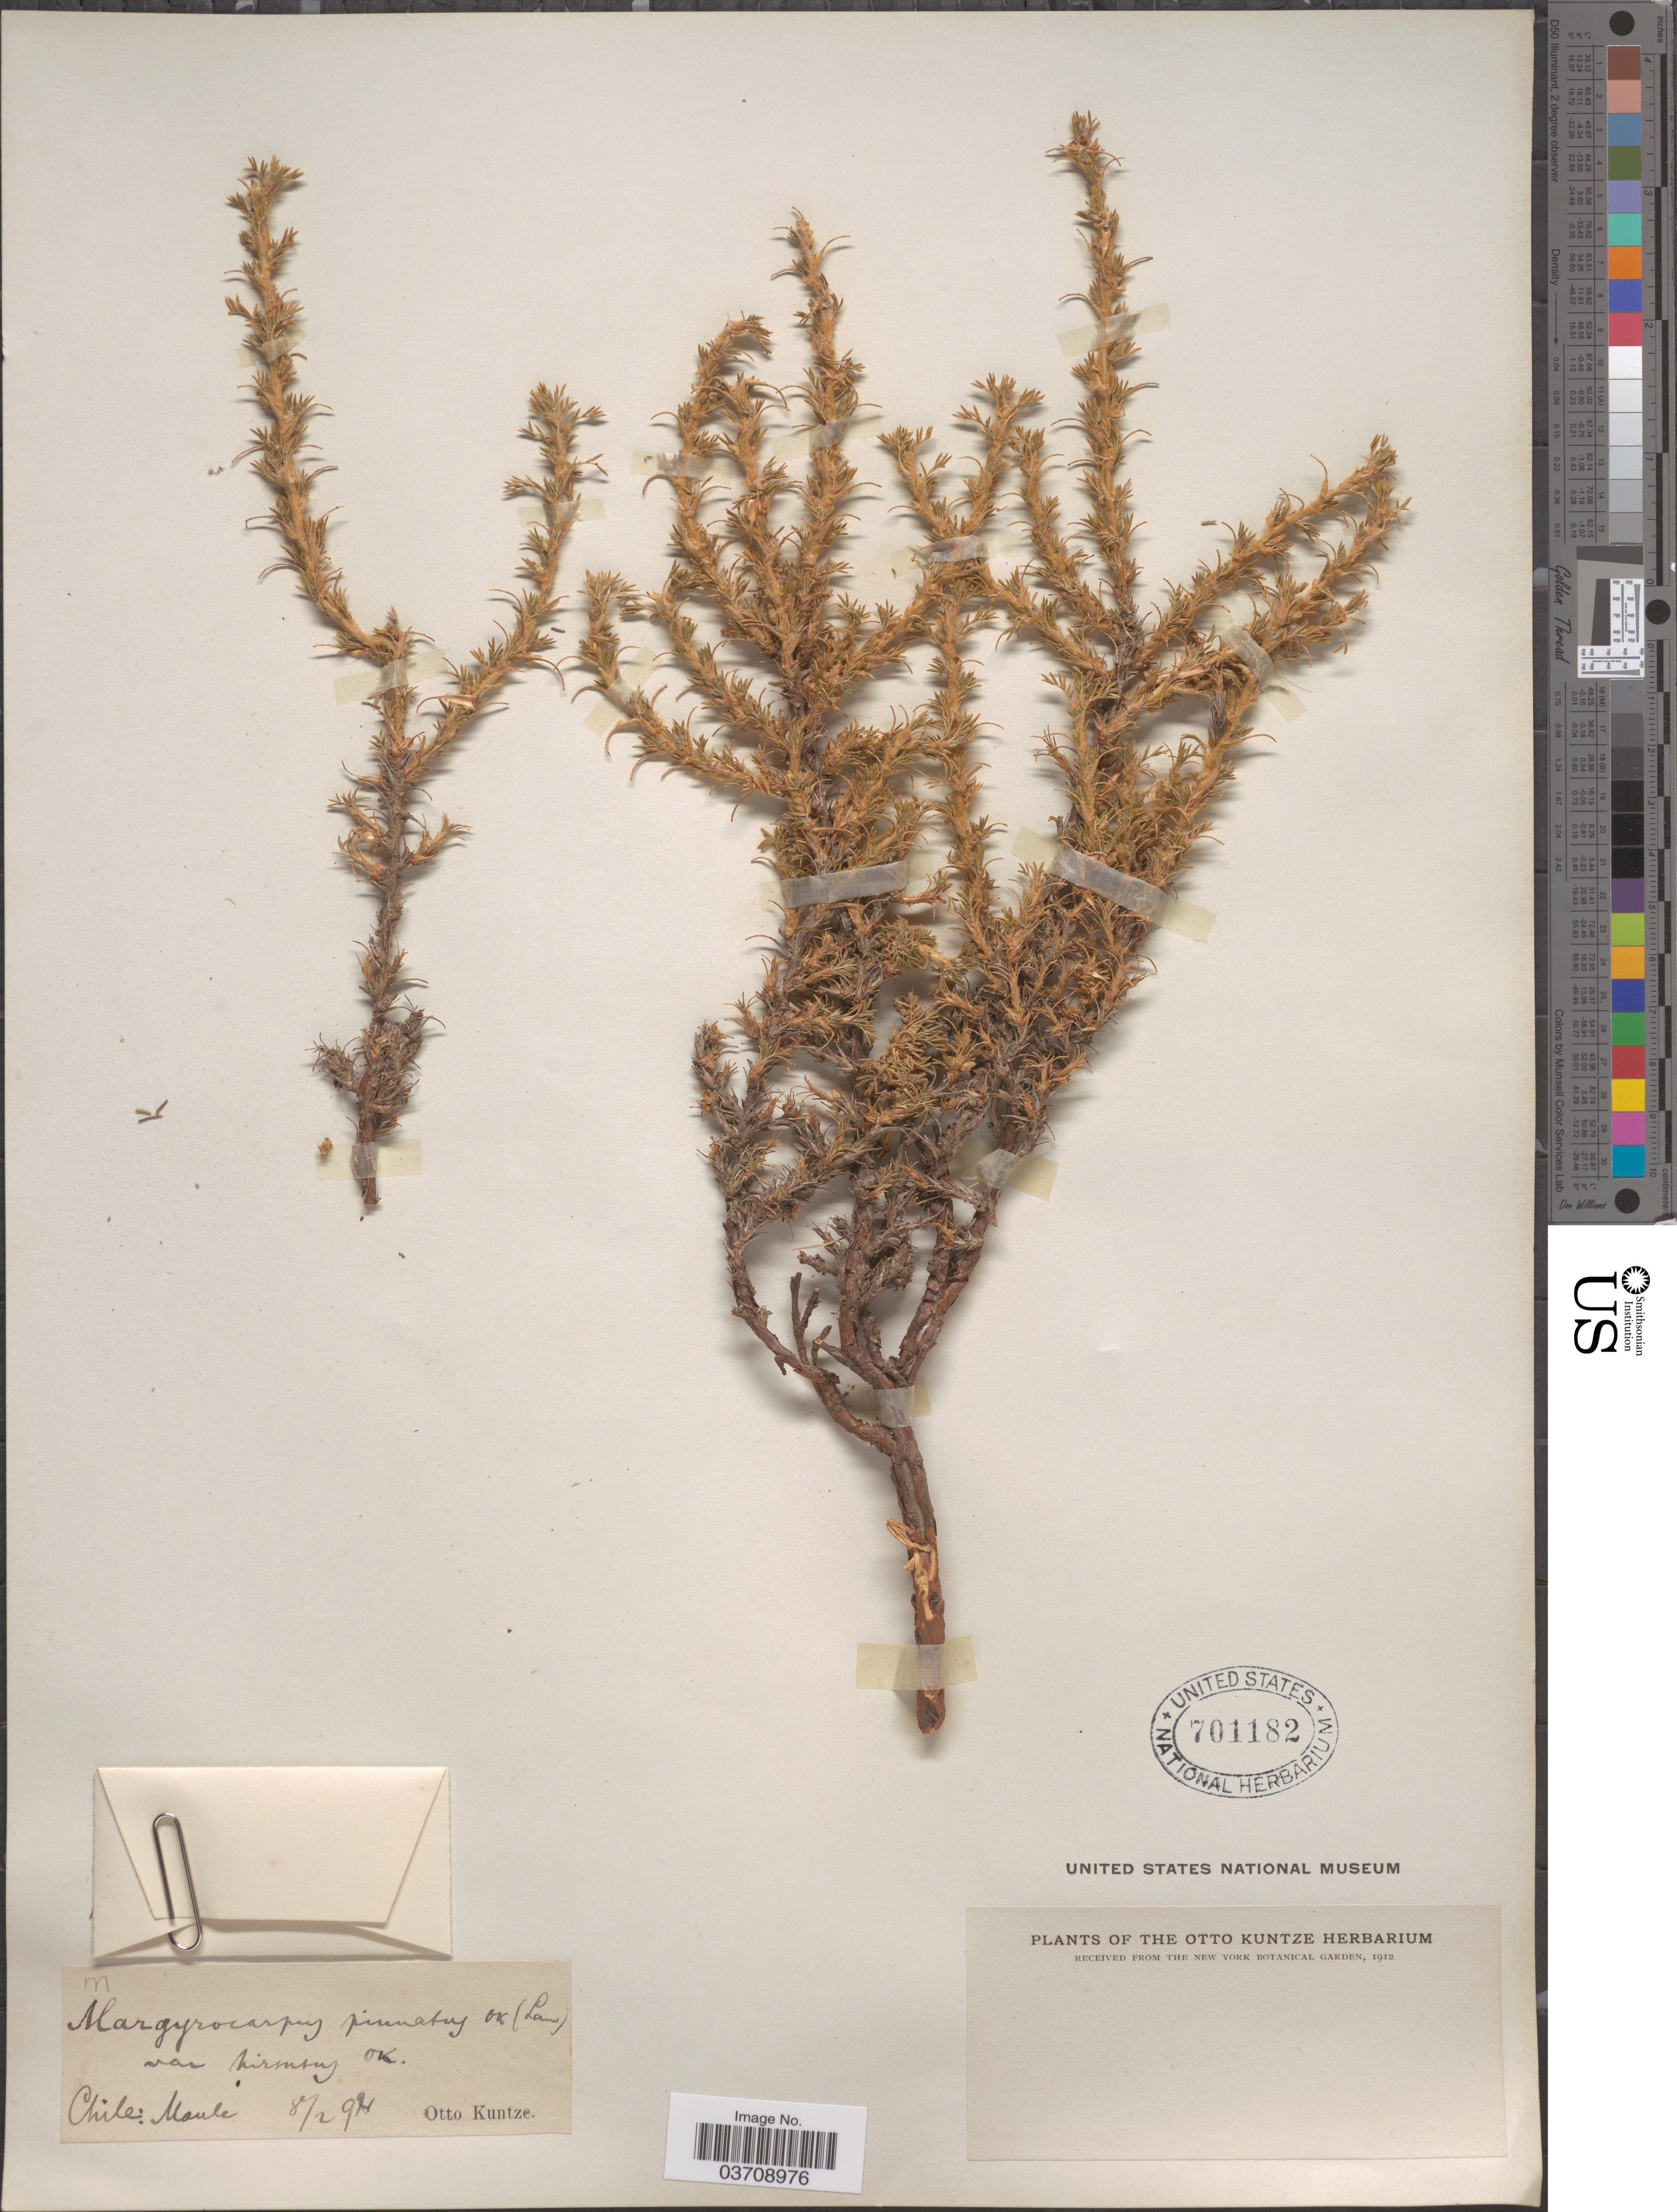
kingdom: Plantae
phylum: Tracheophyta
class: Magnoliopsida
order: Rosales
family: Rosaceae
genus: Margyricarpus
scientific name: Margyricarpus pinnatus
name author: (Lam.) Kuntze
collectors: C.E.O. Kuntze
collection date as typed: Transcribed d/m/y: 8/2/92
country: Chile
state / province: Maule (VII)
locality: Maule.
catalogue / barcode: US 701182